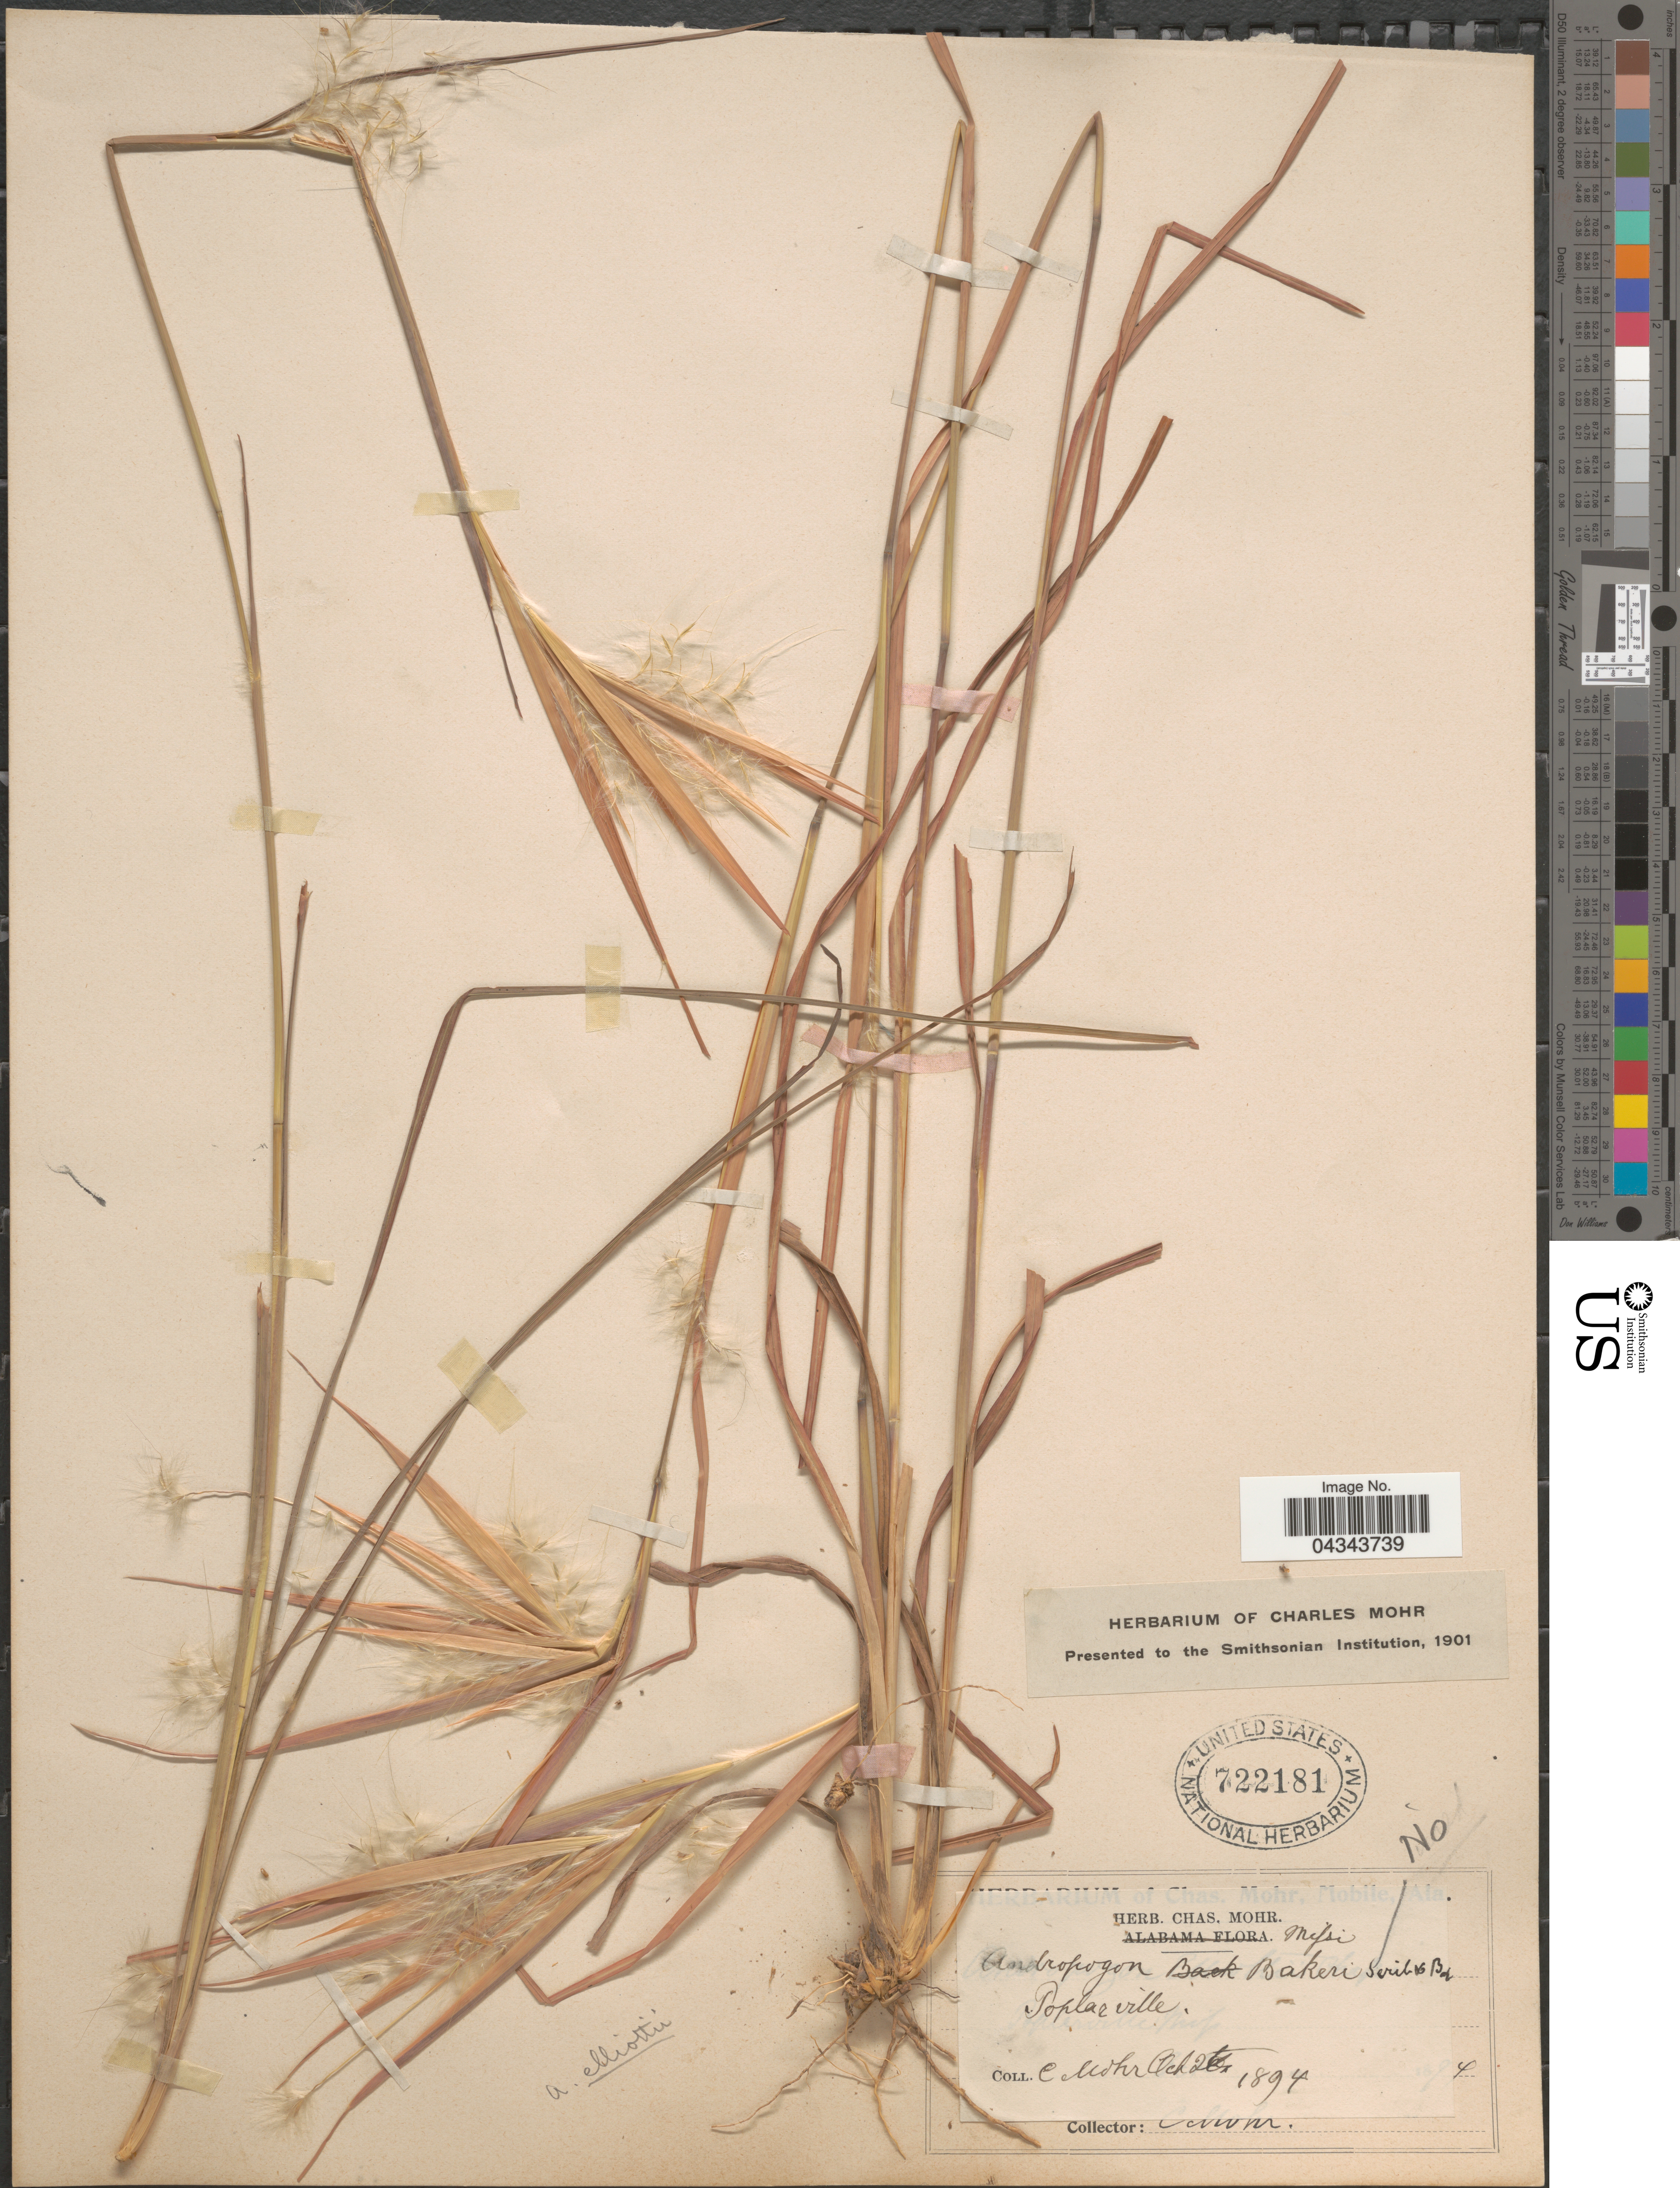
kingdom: Plantae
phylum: Tracheophyta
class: Liliopsida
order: Poales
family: Poaceae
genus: Andropogon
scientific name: Andropogon ternarius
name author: Michx.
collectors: Mohr, C. T. (herbarium)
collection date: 1894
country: United States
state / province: Mississippi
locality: Poplarville.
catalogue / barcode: US 722181